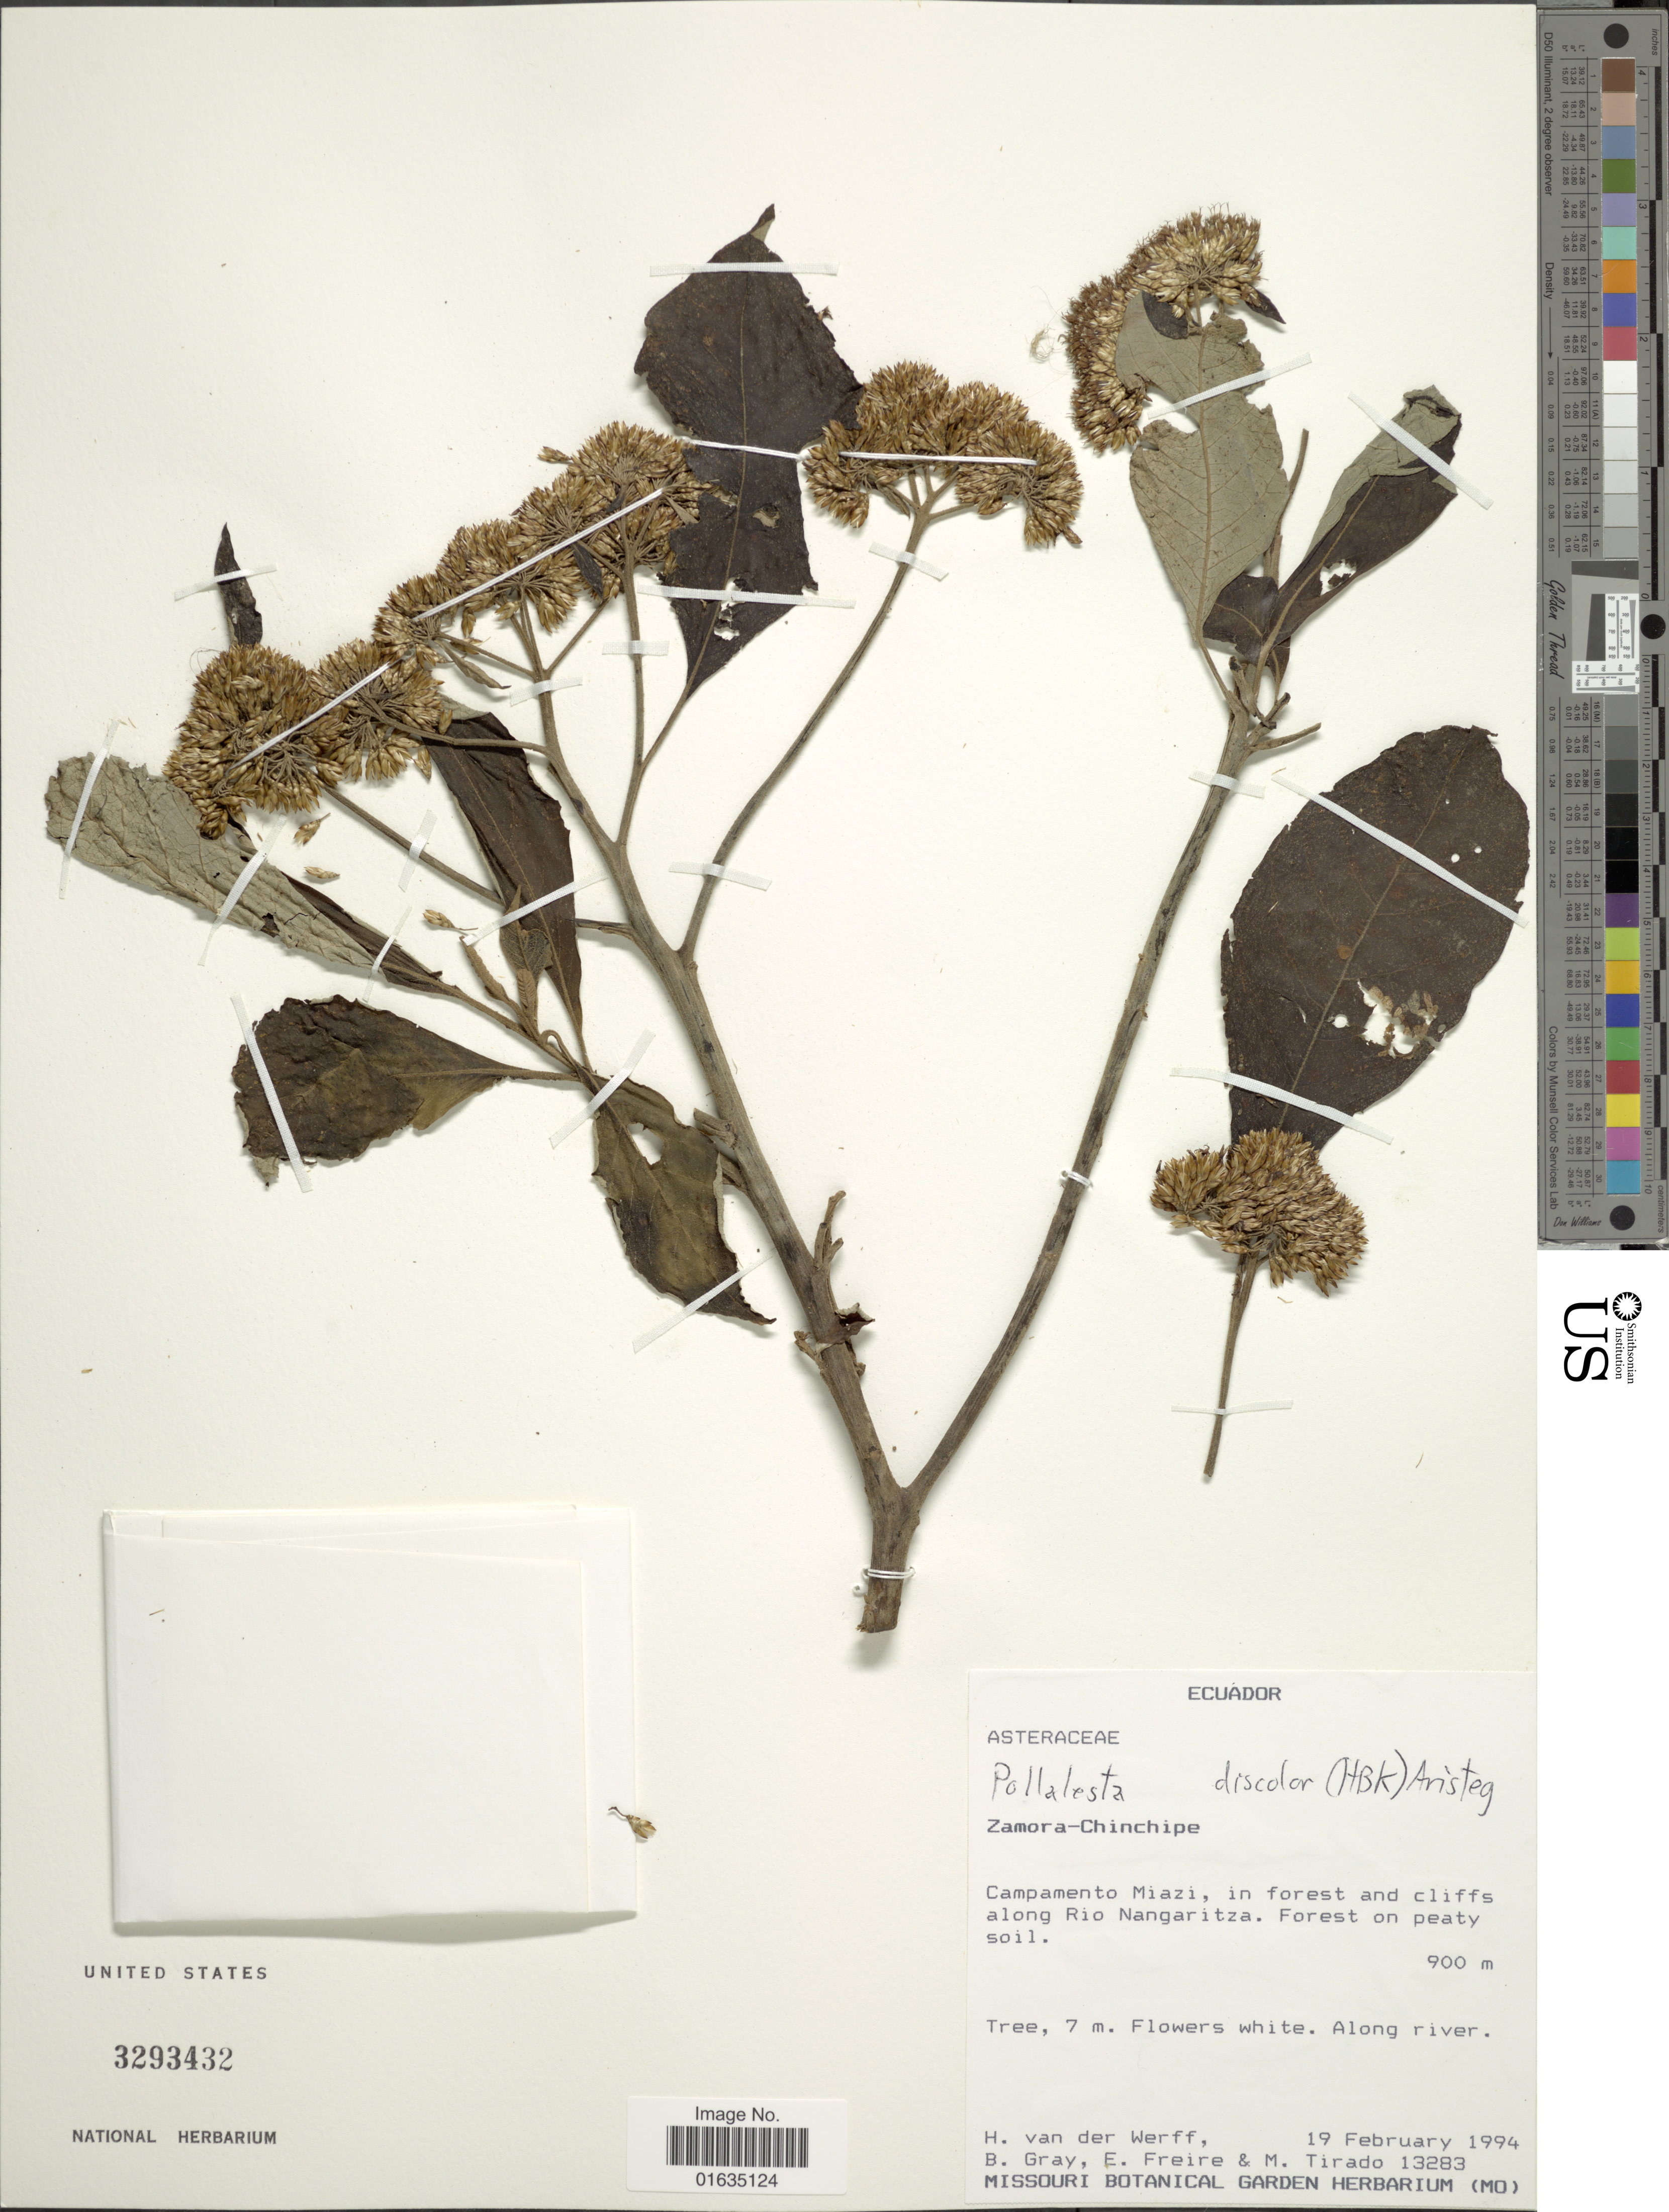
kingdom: Plantae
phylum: Tracheophyta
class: Magnoliopsida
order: Asterales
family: Asteraceae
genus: Pollalesta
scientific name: Pollalesta discolor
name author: (Kunth) Aristeg.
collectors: H. van der Werff, B. Gray, E. Freire & M. Tirado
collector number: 13283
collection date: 1994-02-19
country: Ecuador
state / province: Zamora-Chinchipe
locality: Campamento Miazi, along Rio Nangaritza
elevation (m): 900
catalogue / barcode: US 3293432